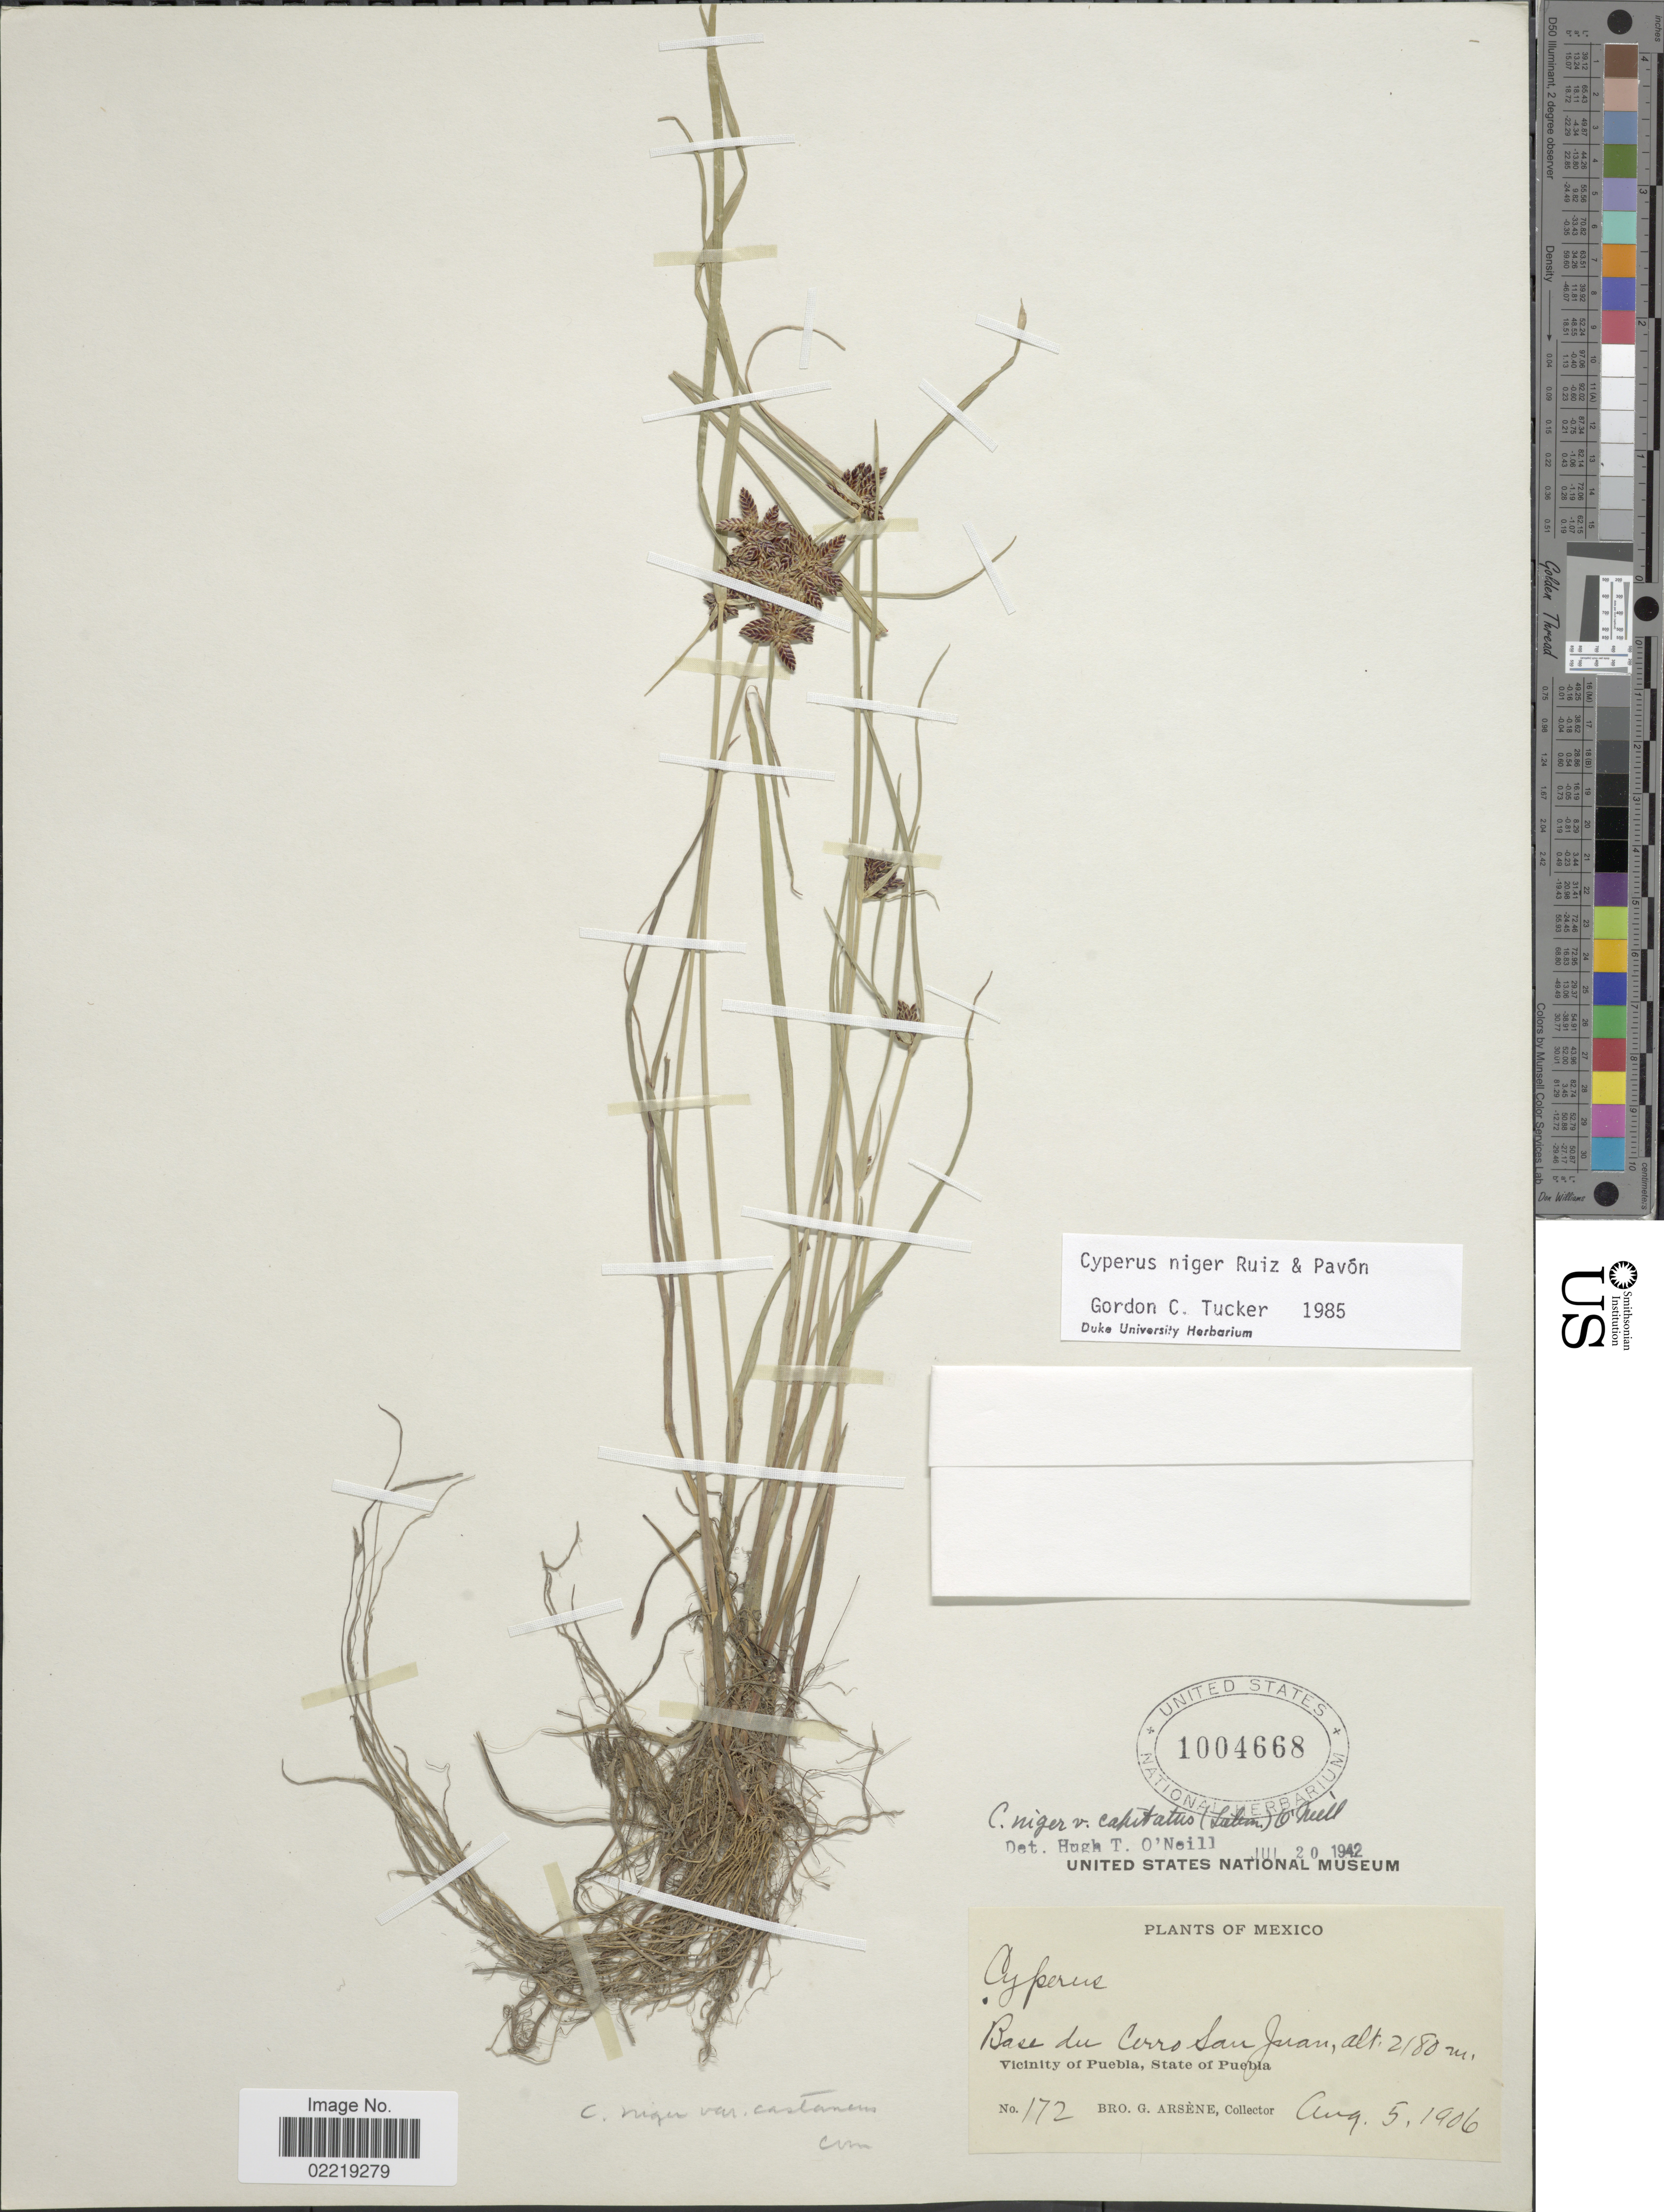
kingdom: Plantae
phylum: Tracheophyta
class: Liliopsida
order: Poales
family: Cyperaceae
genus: Cyperus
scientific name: Cyperus niger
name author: Ruiz & Pav.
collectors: Bro. G. Arsène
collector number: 172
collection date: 1906-08-05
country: Mexico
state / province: Puebla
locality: Base du Cerro San Juan, Vicinity of Puebla, State of Puebla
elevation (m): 2180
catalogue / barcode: US 1004668